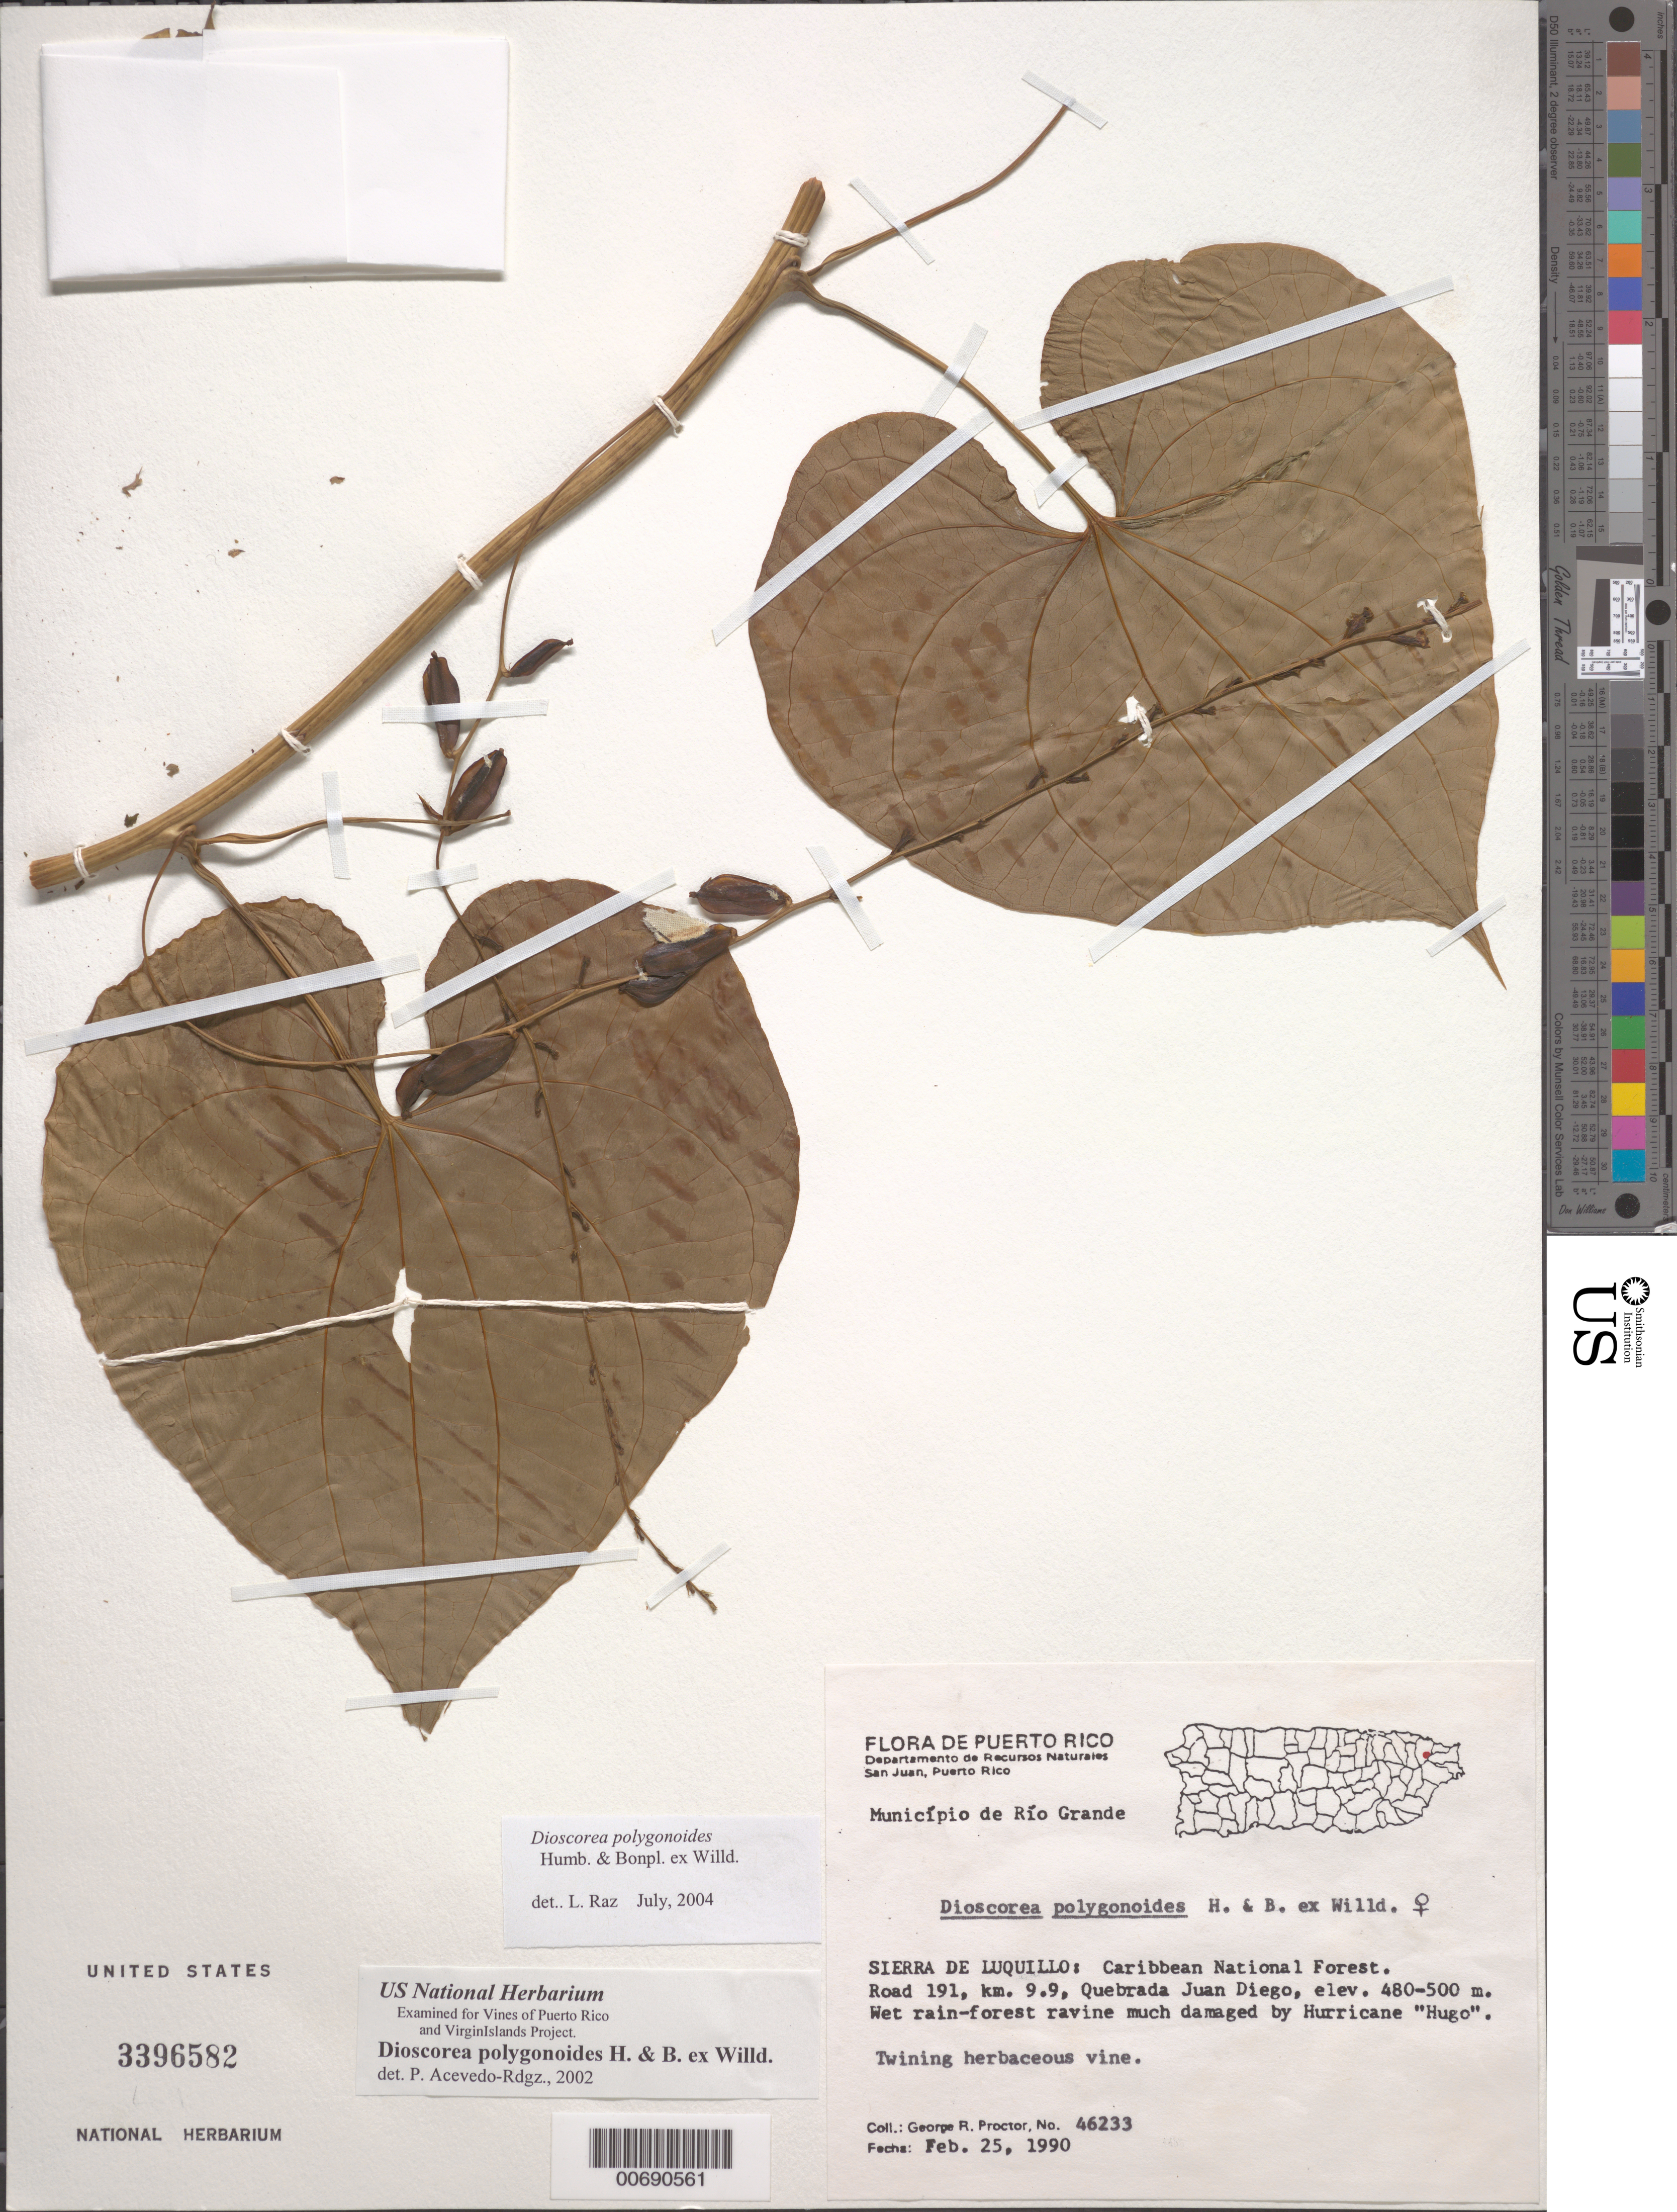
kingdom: Plantae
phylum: Tracheophyta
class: Liliopsida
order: Dioscoreales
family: Dioscoreaceae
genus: Dioscorea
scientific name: Dioscorea polygonoides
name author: Humb. & Bonpl. ex Willd.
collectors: G. R. Proctor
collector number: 46233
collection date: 1990-02-25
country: Puerto Rico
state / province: Luquillo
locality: Município de Río Grande. Sierra de Luquillo: Caribbean National Forest. Road 191, km. 9.9, Quebrada Juan Diego.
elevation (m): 480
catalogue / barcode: US 3396582